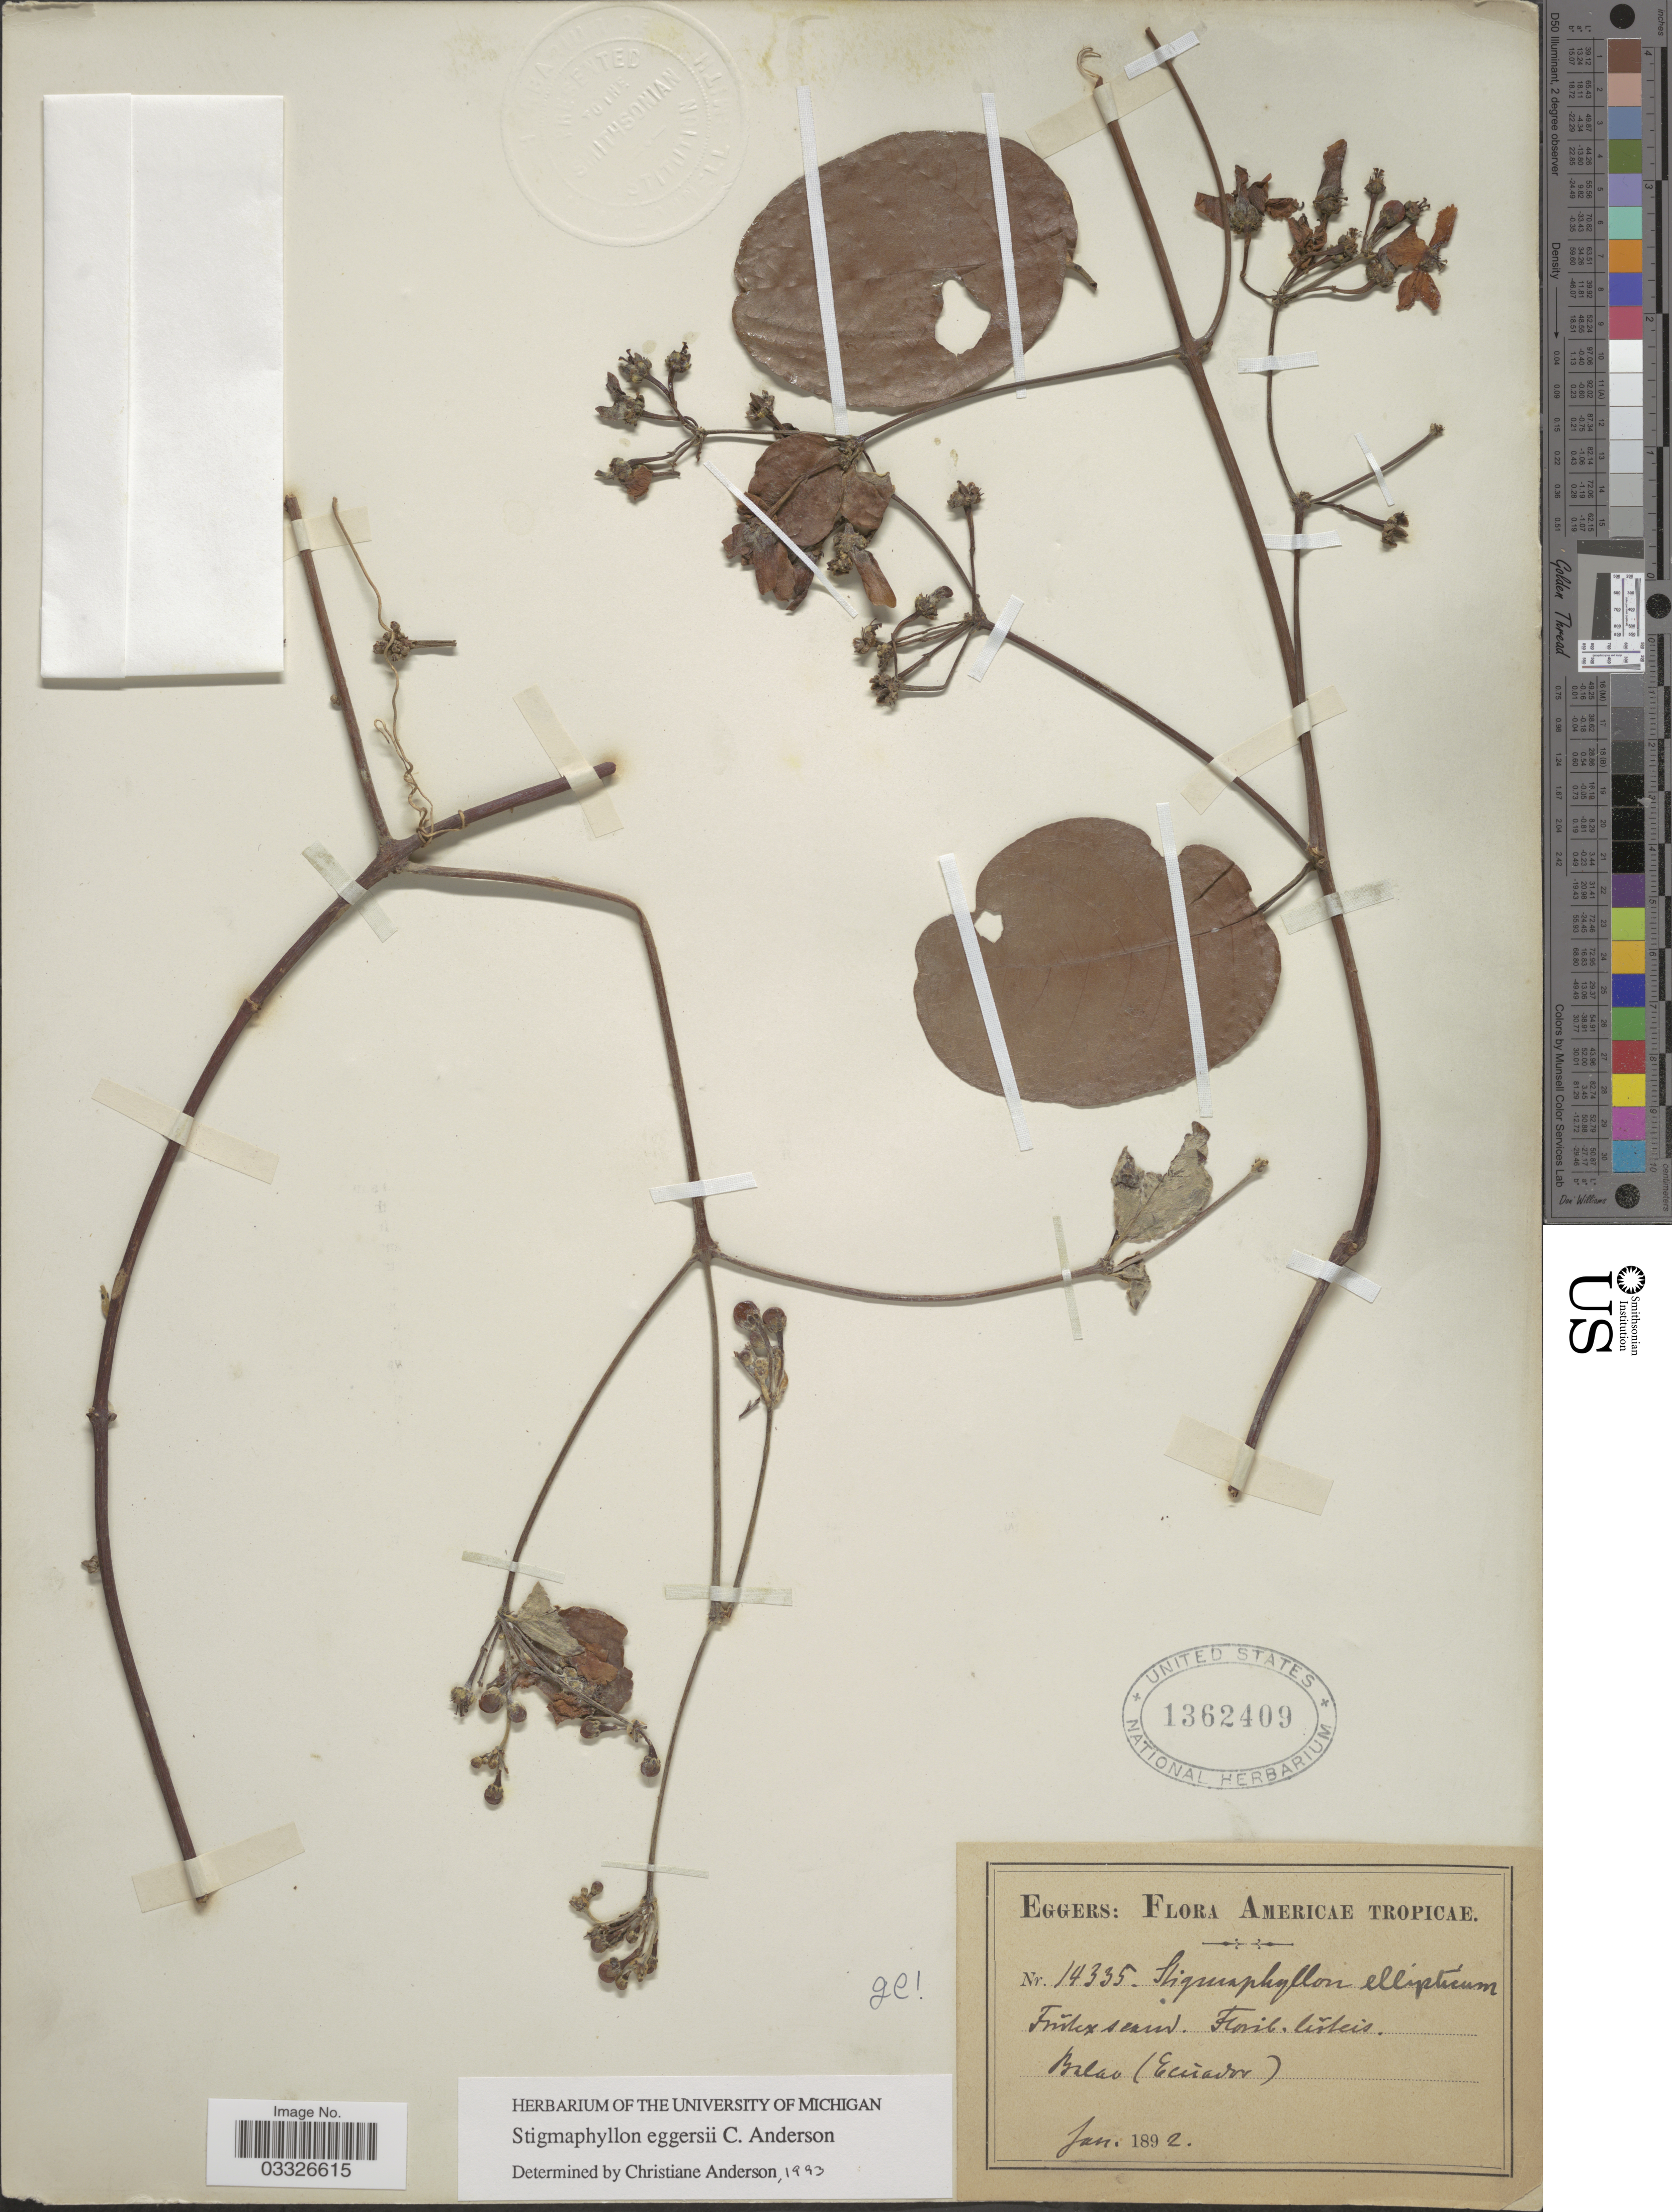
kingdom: Plantae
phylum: Tracheophyta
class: Magnoliopsida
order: Malpighiales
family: Malpighiaceae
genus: Stigmaphyllon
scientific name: Stigmaphyllon eggersii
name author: C.E. Anderson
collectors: -. Eggers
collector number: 14335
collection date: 1892-01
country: Ecuador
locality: Balao.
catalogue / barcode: US 1362409